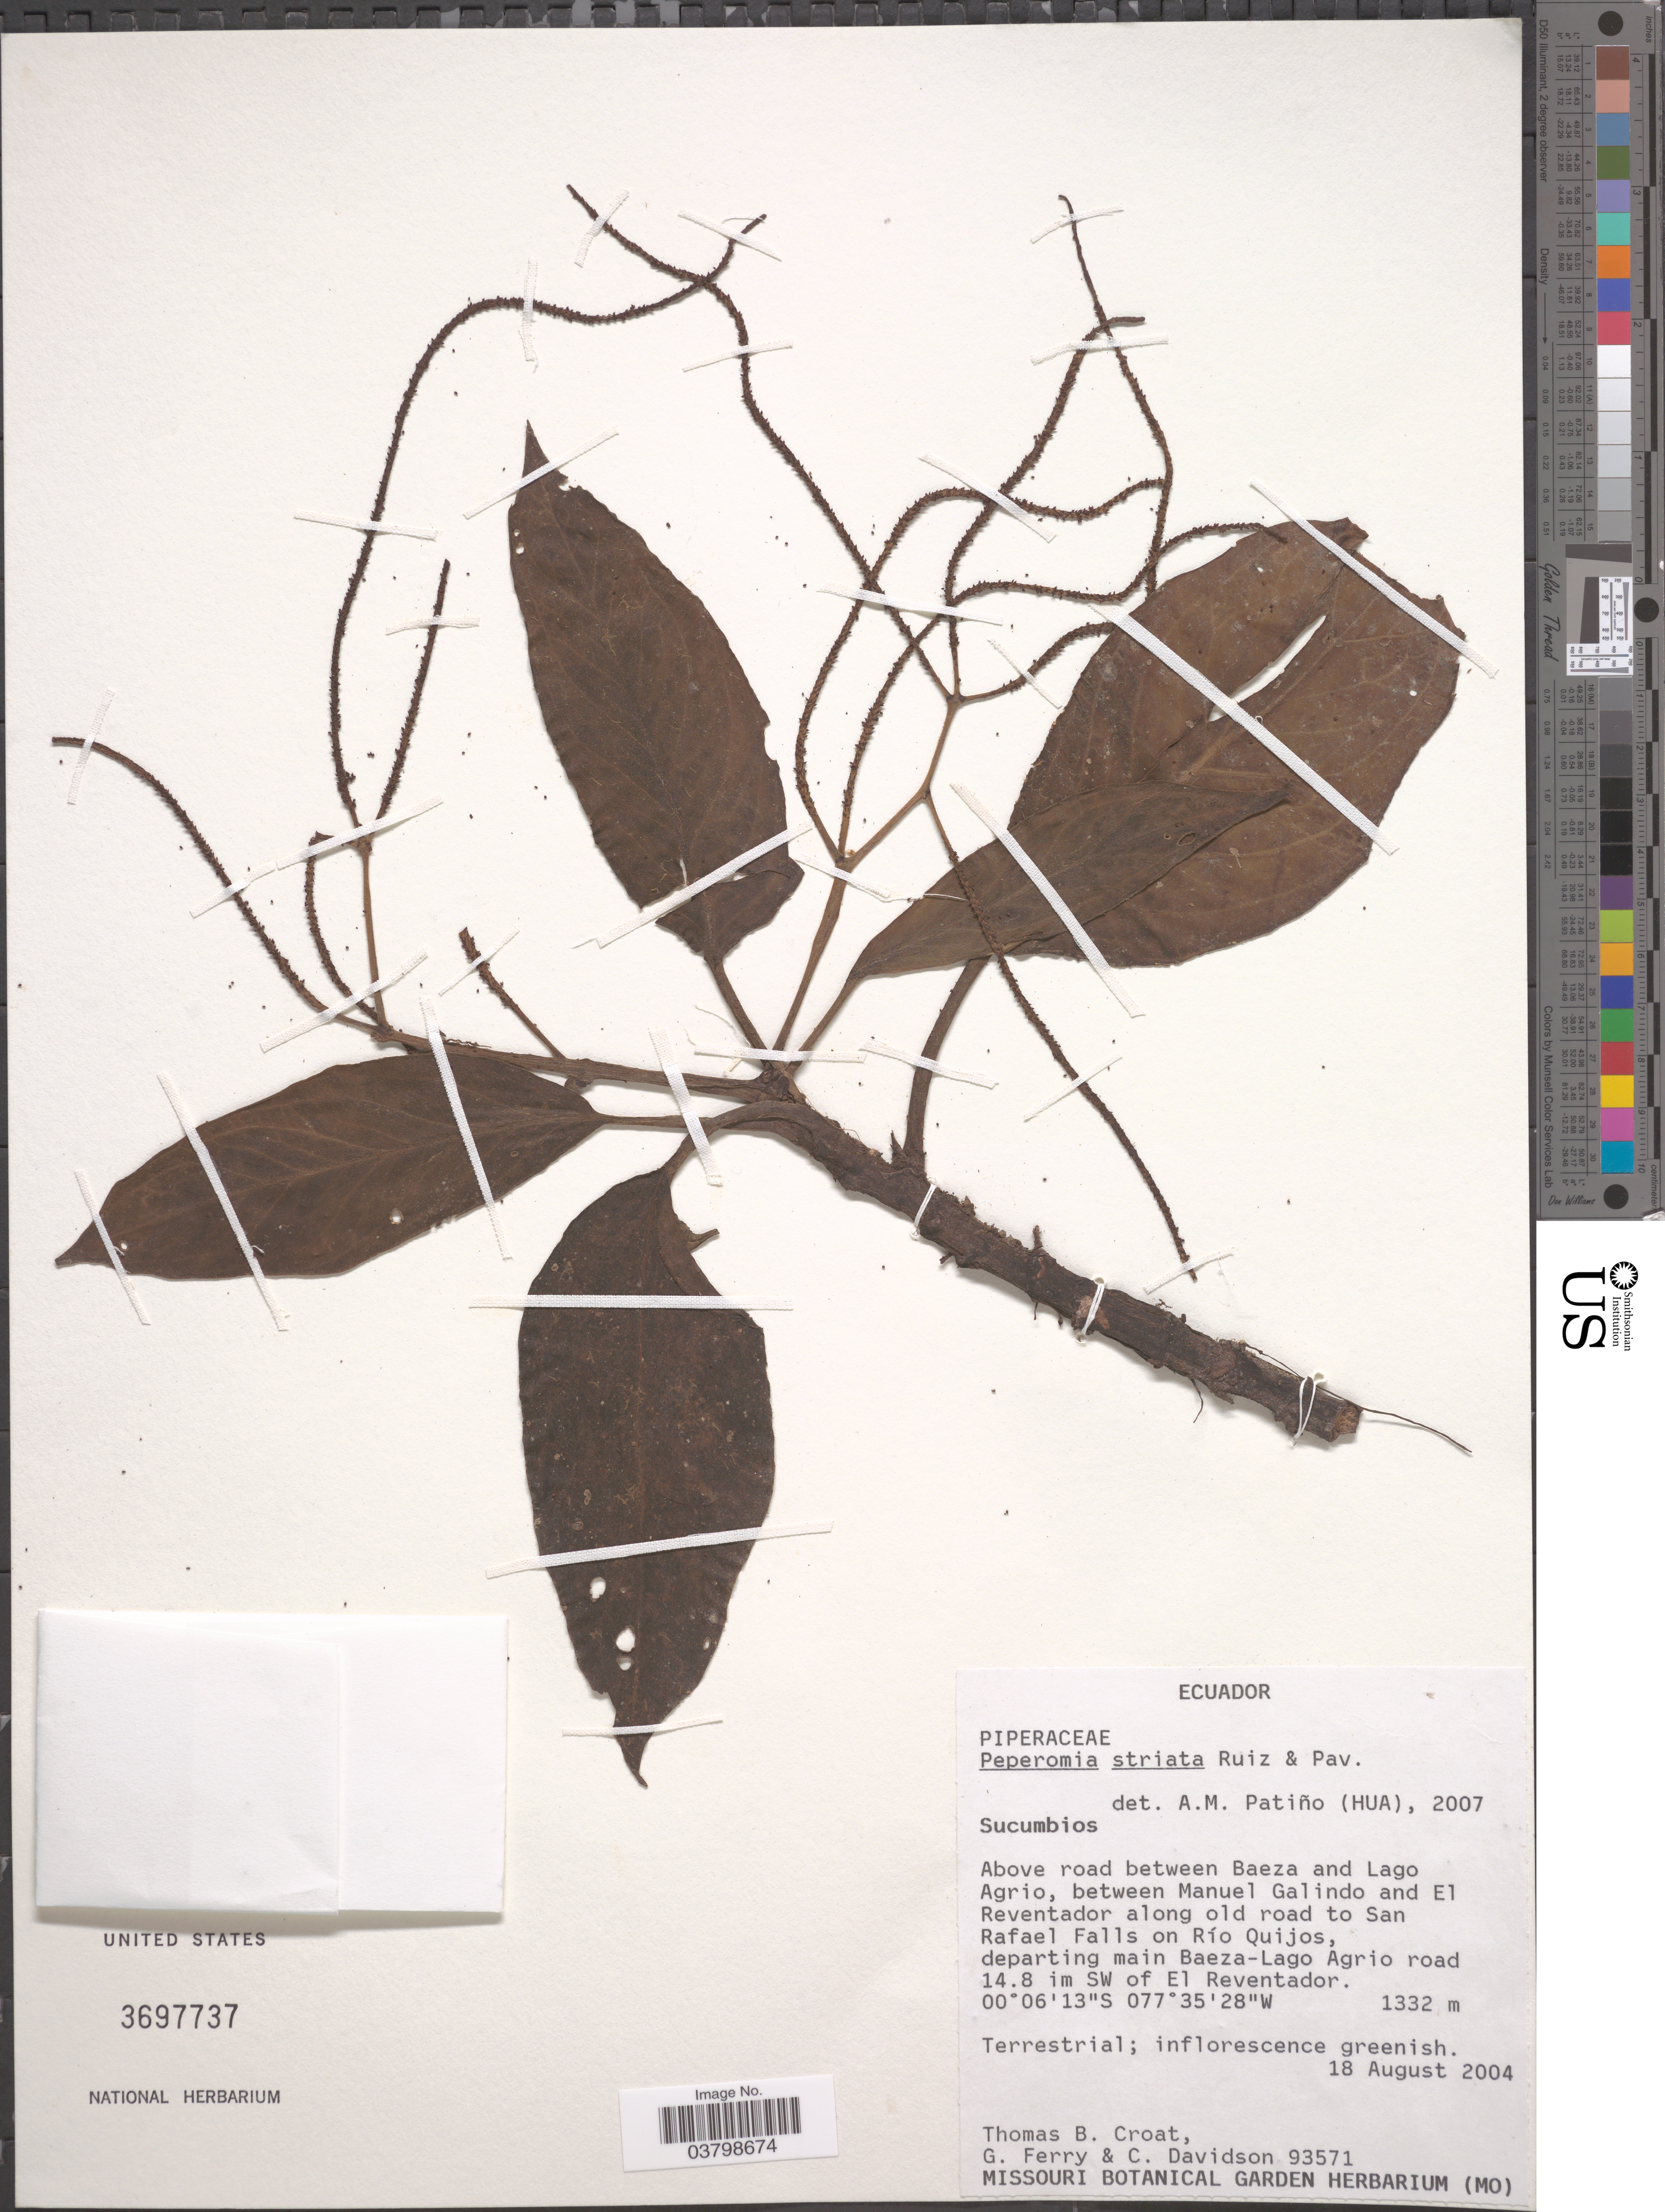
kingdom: Plantae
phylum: Tracheophyta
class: Magnoliopsida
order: Piperales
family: Piperaceae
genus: Peperomia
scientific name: Peperomia striata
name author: Ruiz & Pav.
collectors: T. B. Croat, G. Ferry & C. Davidson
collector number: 93571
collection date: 2004-08-18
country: Ecuador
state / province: Sucumbíos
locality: Above road between Baeza and Lago Agrio, between Manuel Galindo and El Reventador along old road to San Rafael Falls on Río Quijos, departing main Baeza-Lago Agrio road 14.8 im SW of El Reventador.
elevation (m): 1332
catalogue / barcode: US 3697737